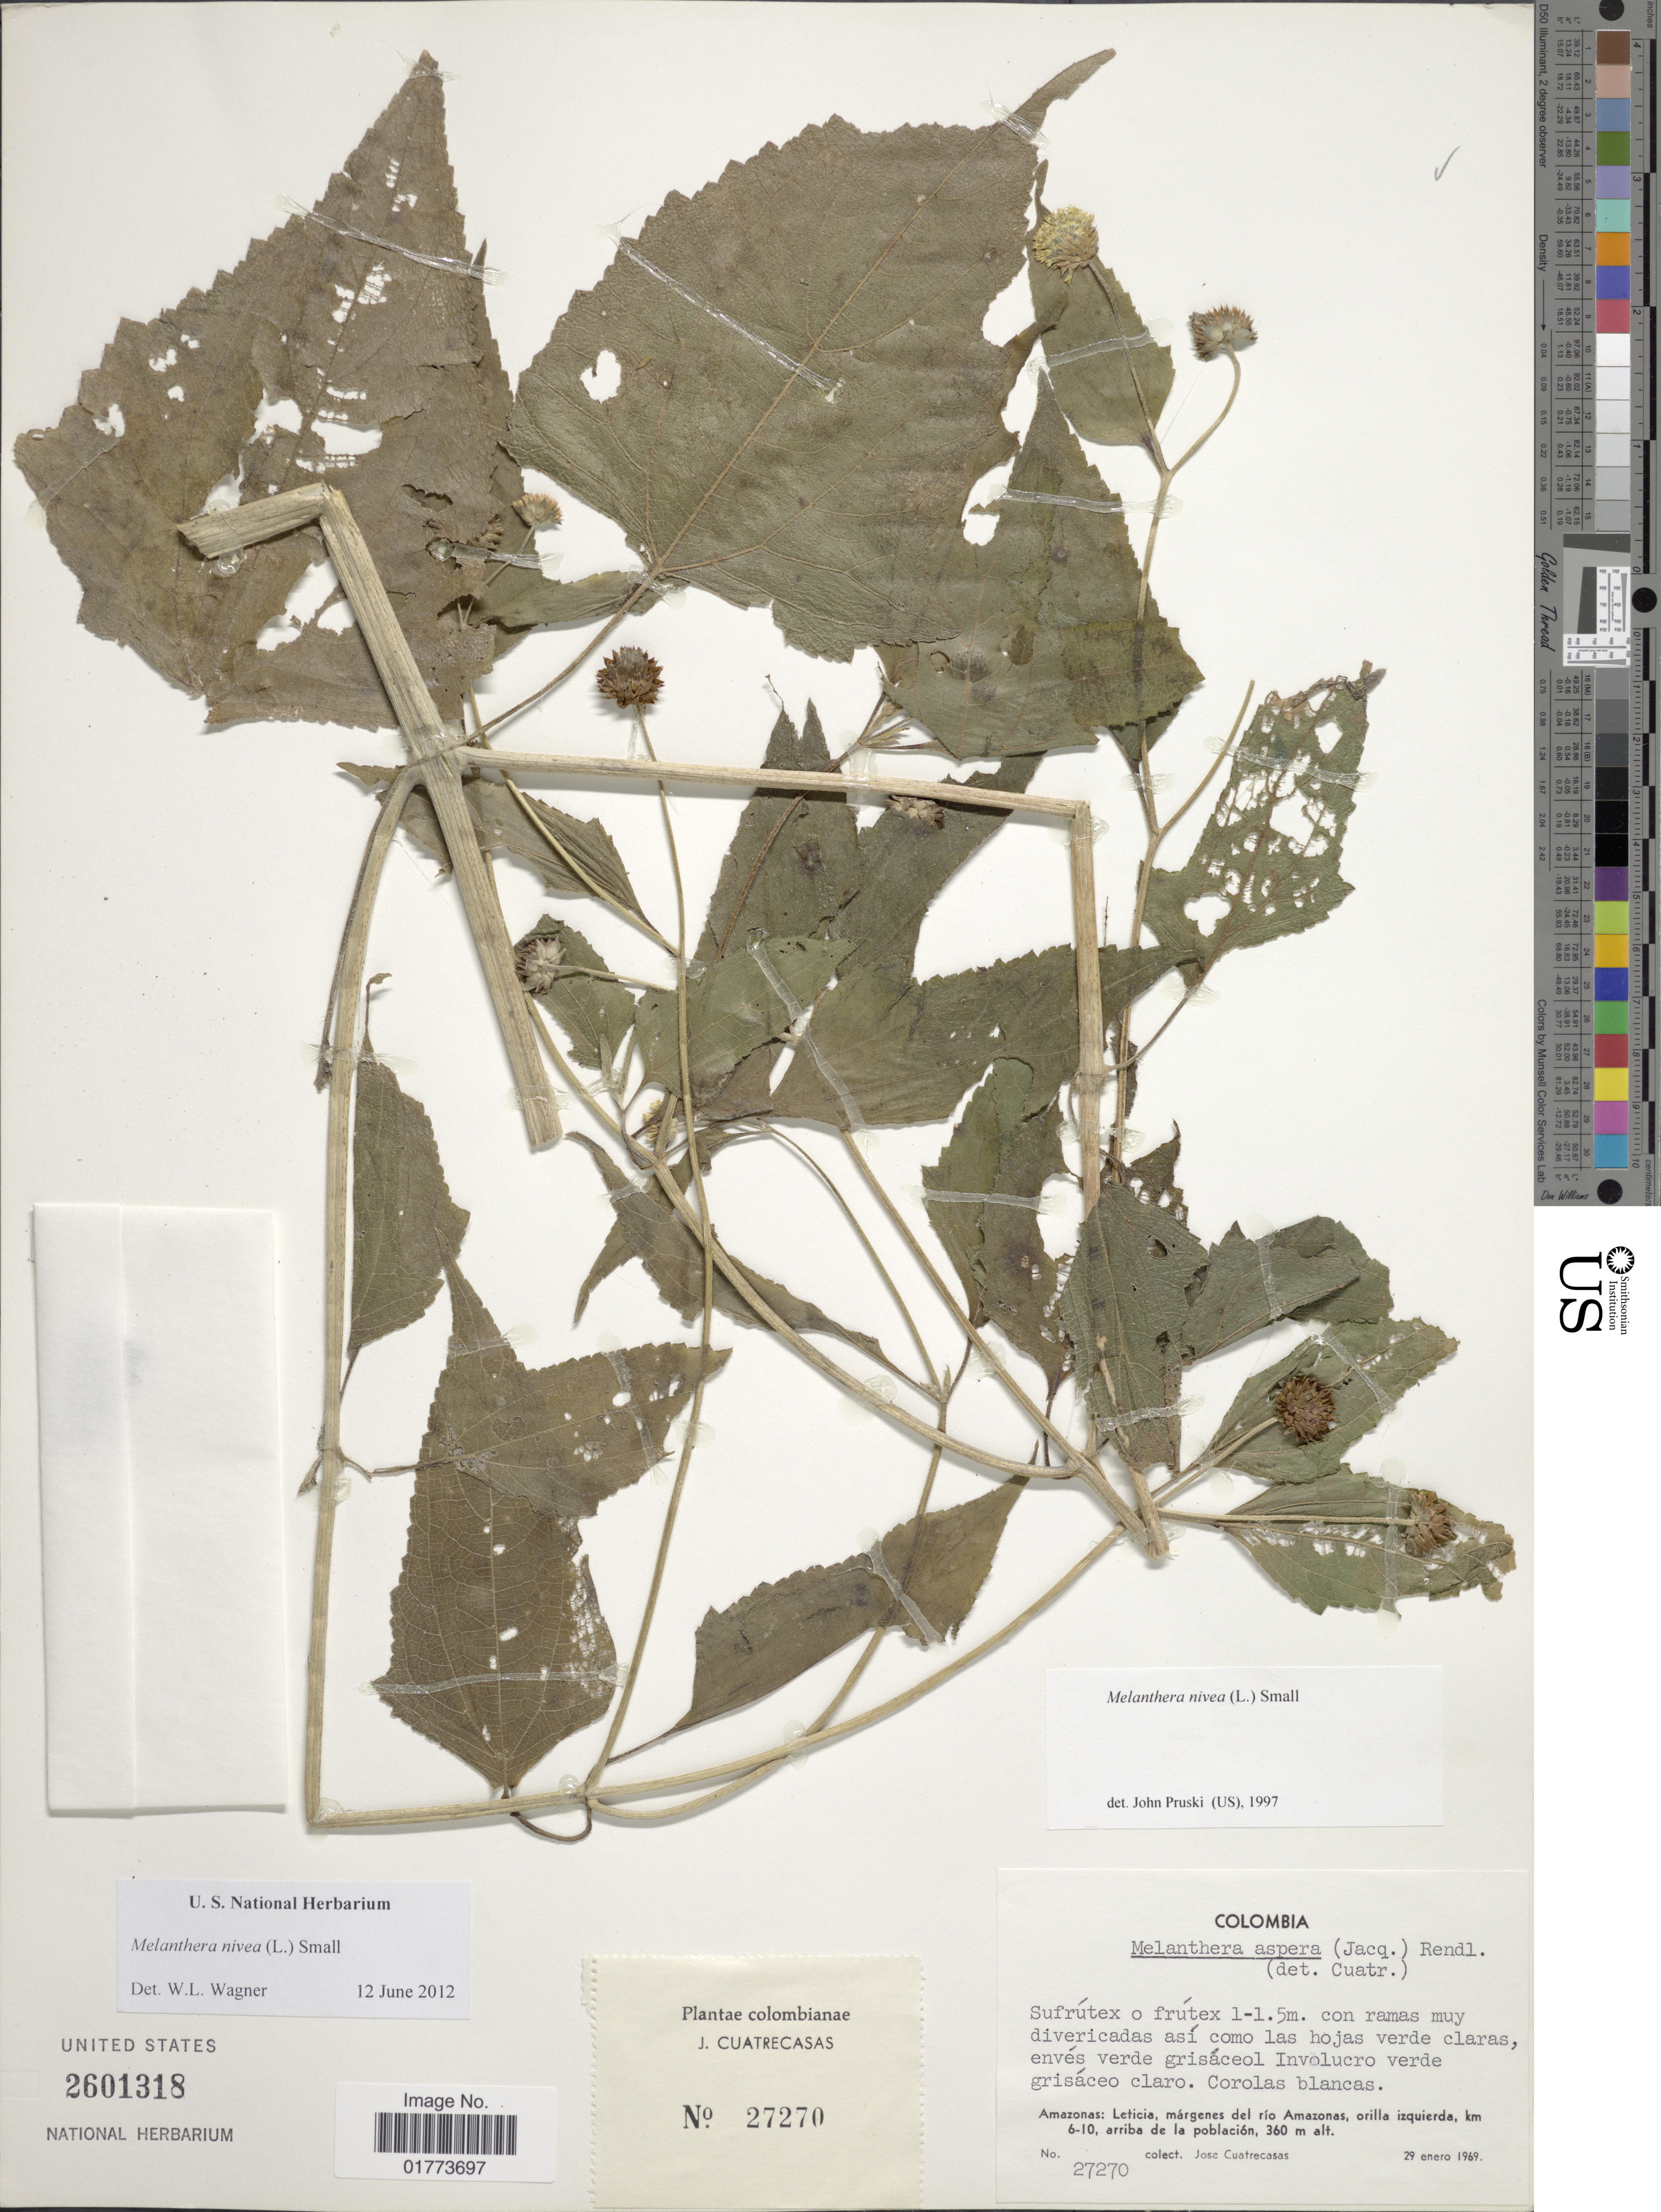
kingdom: Plantae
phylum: Tracheophyta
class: Magnoliopsida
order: Asterales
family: Asteraceae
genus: Melanthera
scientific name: Melanthera nivea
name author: (L.) Small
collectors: J. Cuatrecasas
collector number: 27270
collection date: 1969-01-29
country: Colombia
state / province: Amazônas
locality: Amazonas: Leticia, margenes del rio Amazonas, orilla izquierda, km 6-10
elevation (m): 360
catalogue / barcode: US 2601318